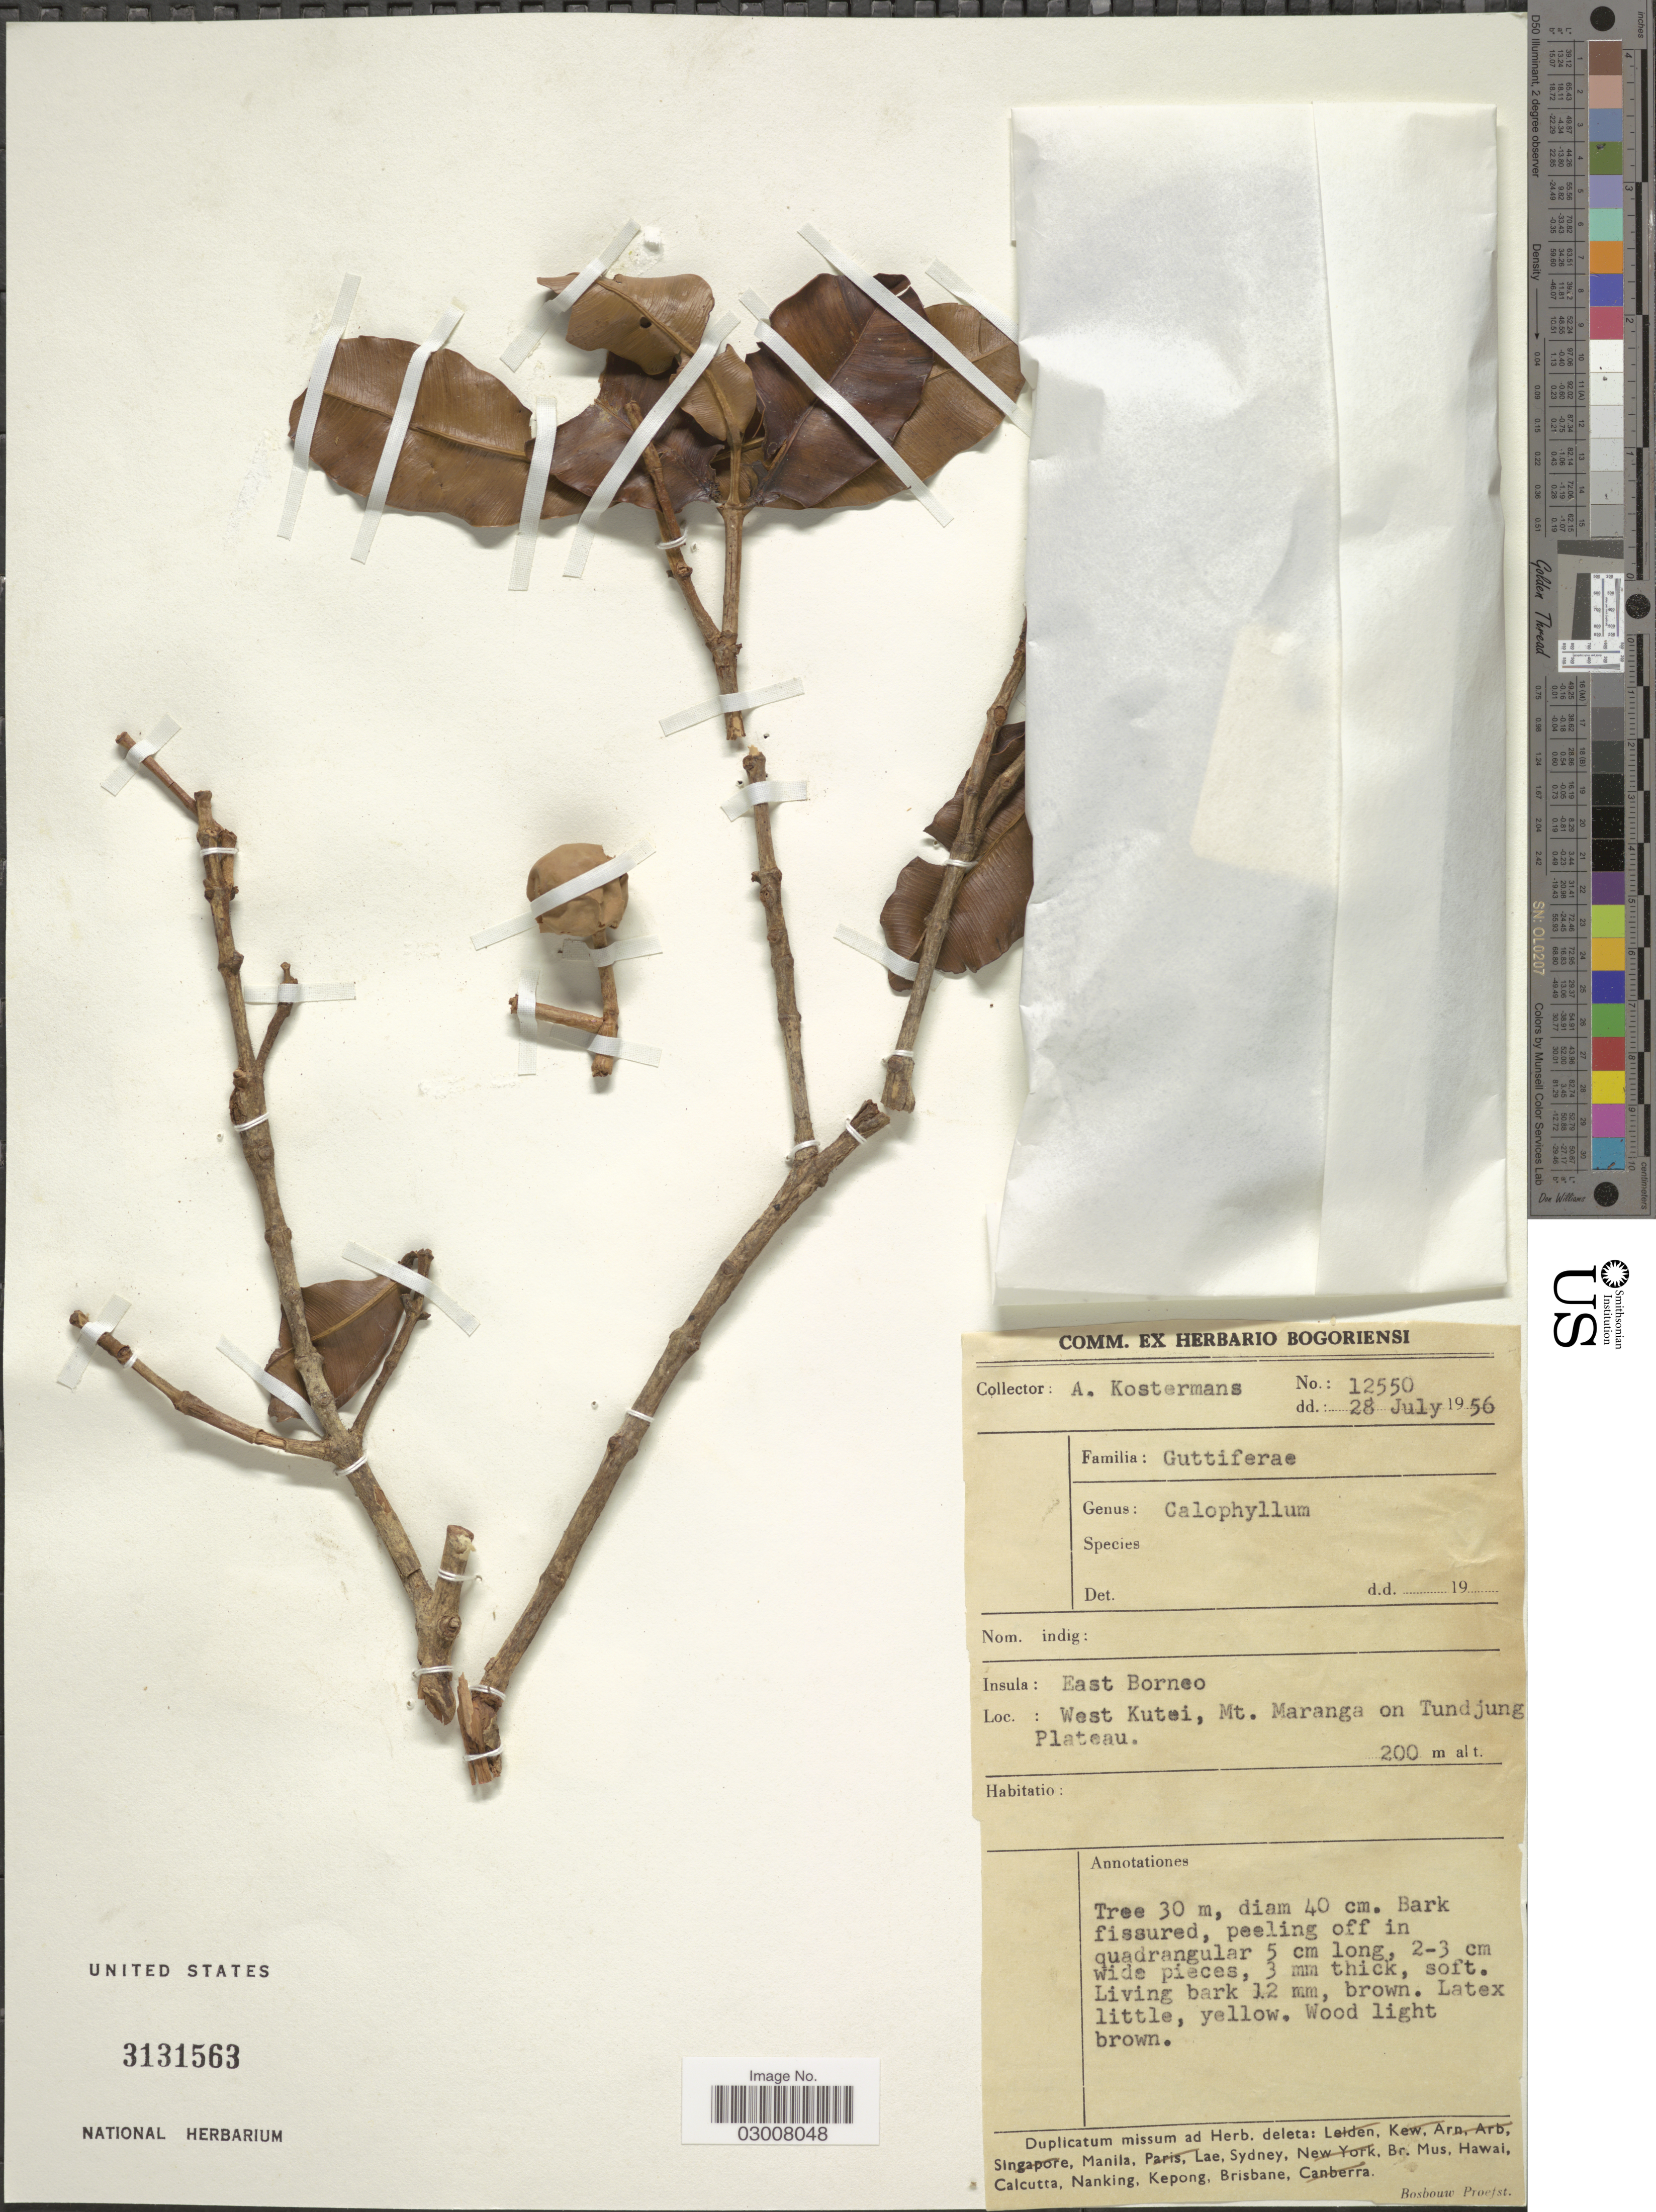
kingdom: Plantae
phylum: Tracheophyta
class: Magnoliopsida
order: Malpighiales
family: Calophyllaceae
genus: Calophyllum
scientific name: Calophyllum sp.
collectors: A. J. G. Kostermans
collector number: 12550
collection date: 1956-07-28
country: Indonesia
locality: East Borneo, West Kutei, Mt. Maranga on Tundjung Plateau.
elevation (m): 200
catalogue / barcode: US 3131563